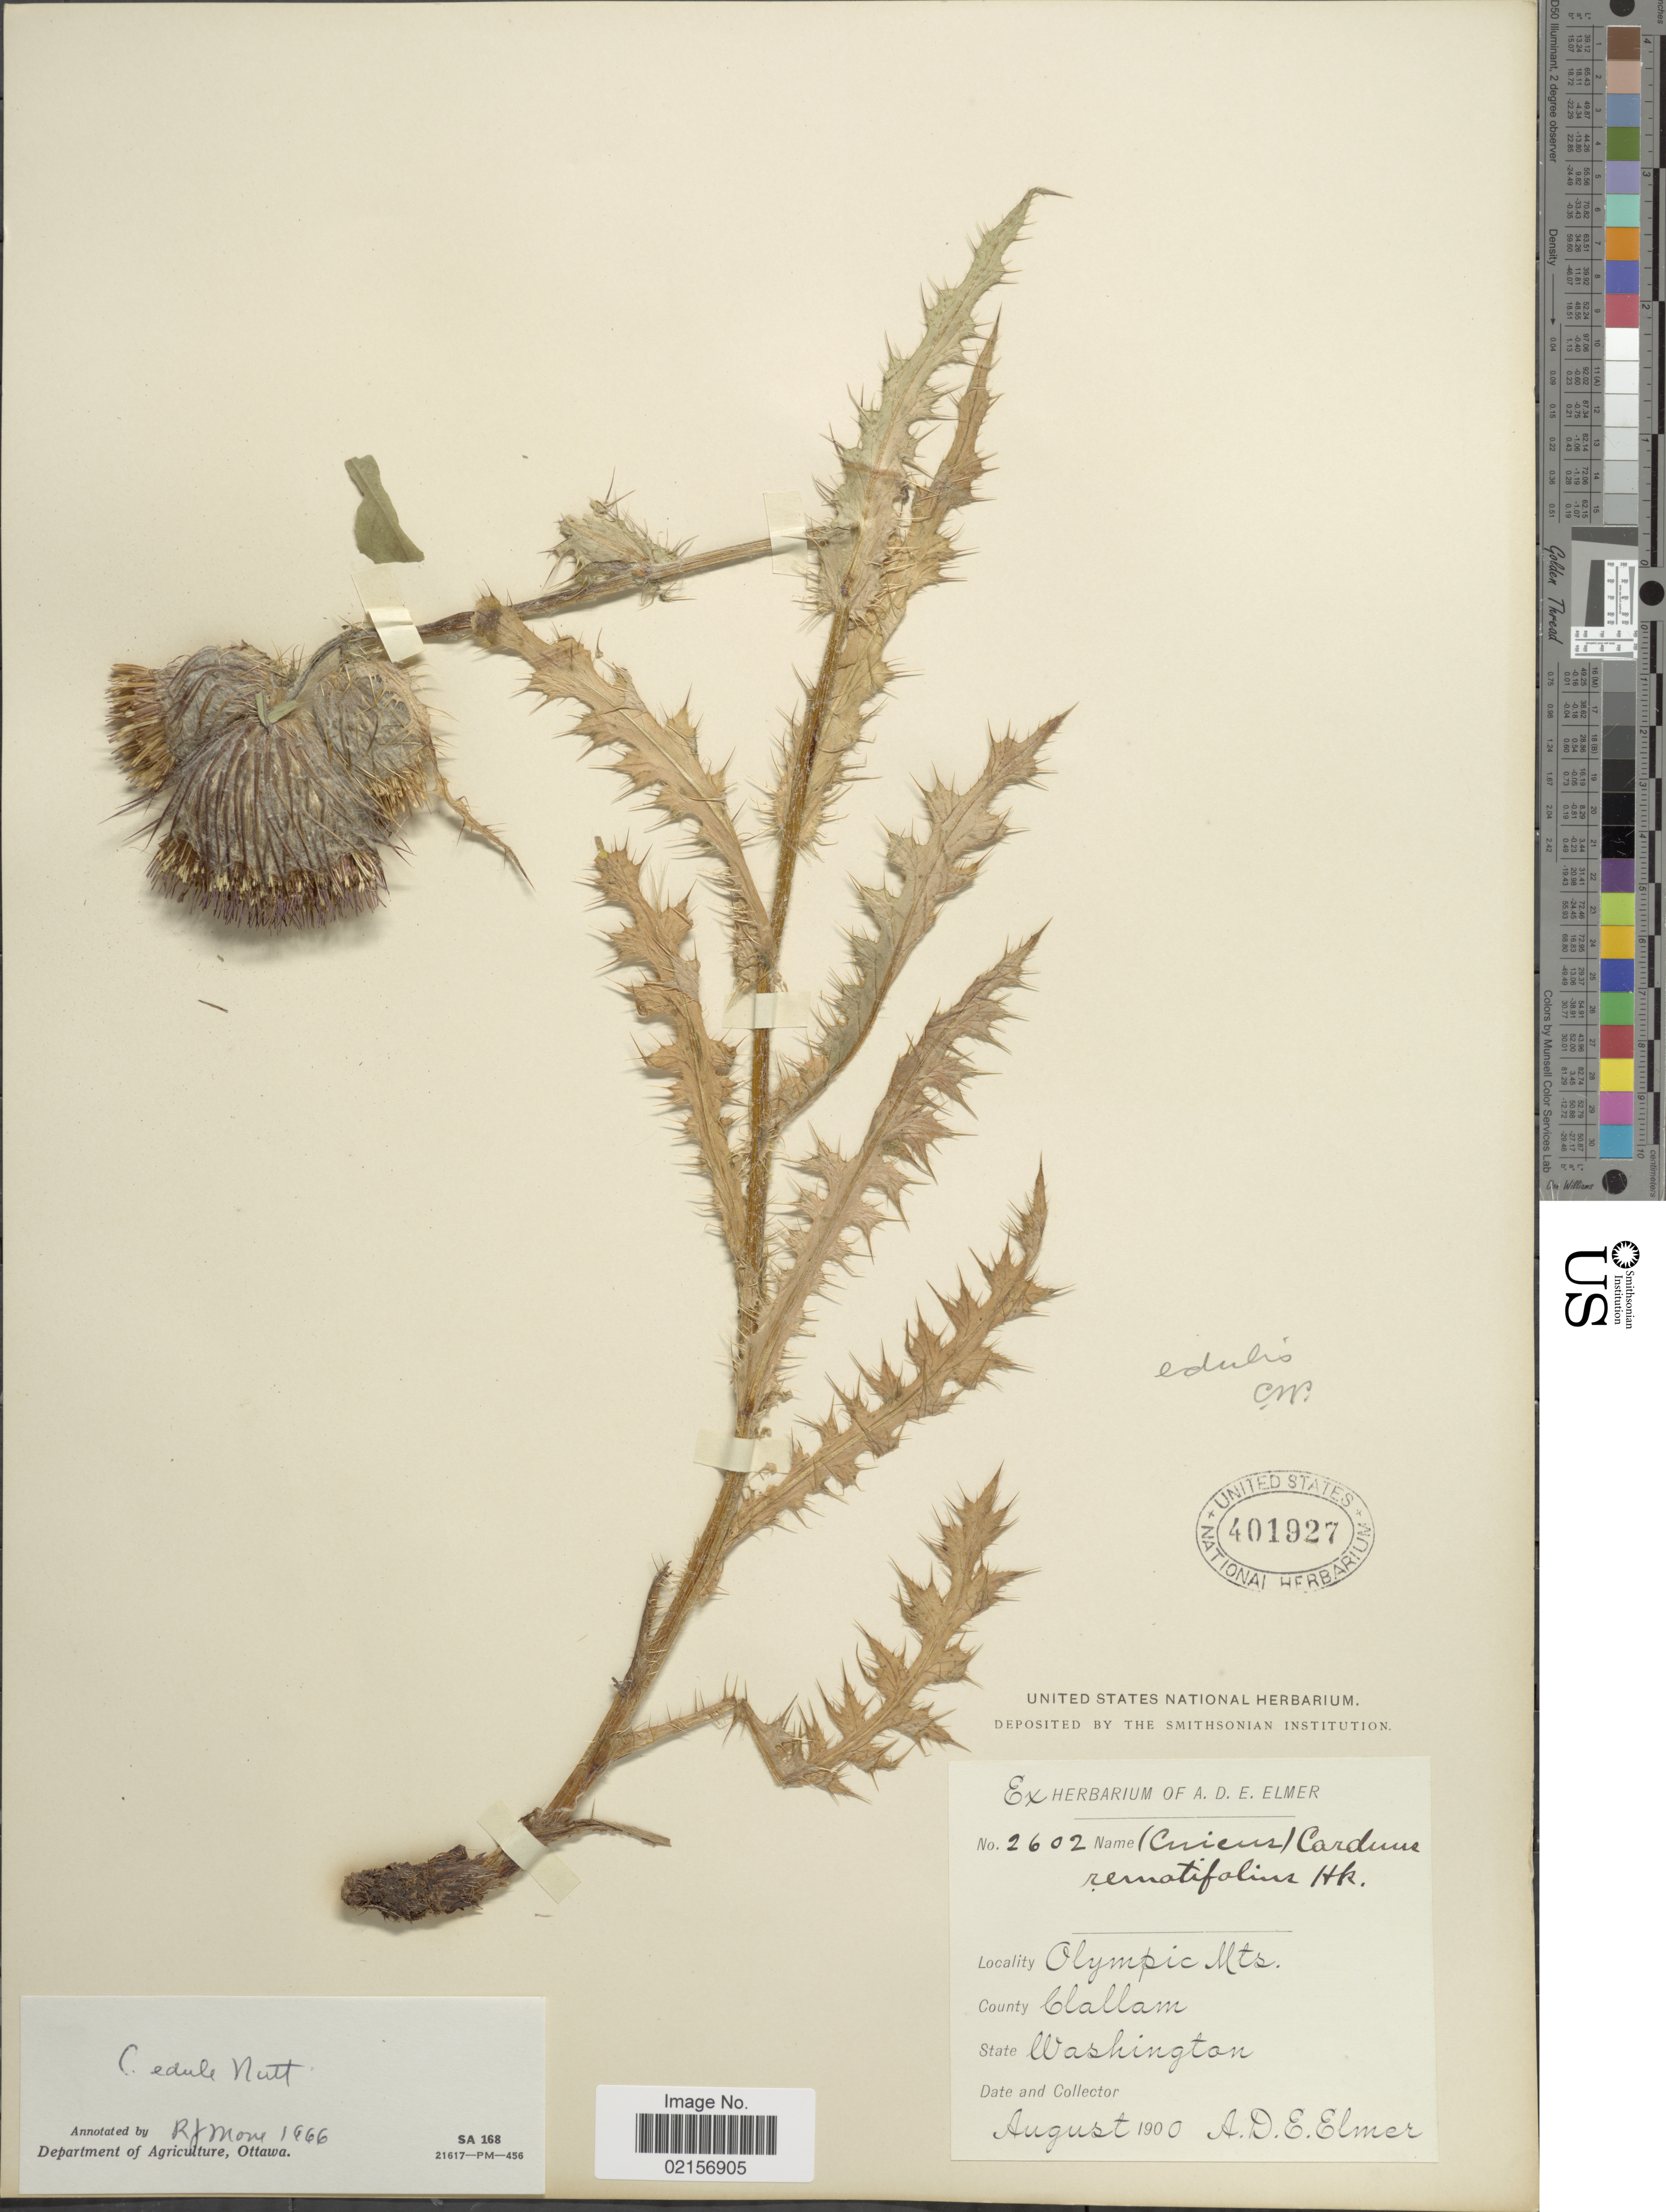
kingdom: Plantae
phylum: Tracheophyta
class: Magnoliopsida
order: Asterales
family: Asteraceae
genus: Cirsium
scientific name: Cirsium edule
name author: Nutt.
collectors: A. D. E. Elmer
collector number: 2602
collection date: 1900-08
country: United States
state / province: Washington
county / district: Clallam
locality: Olympic Mts., County Clallam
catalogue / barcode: US 401927